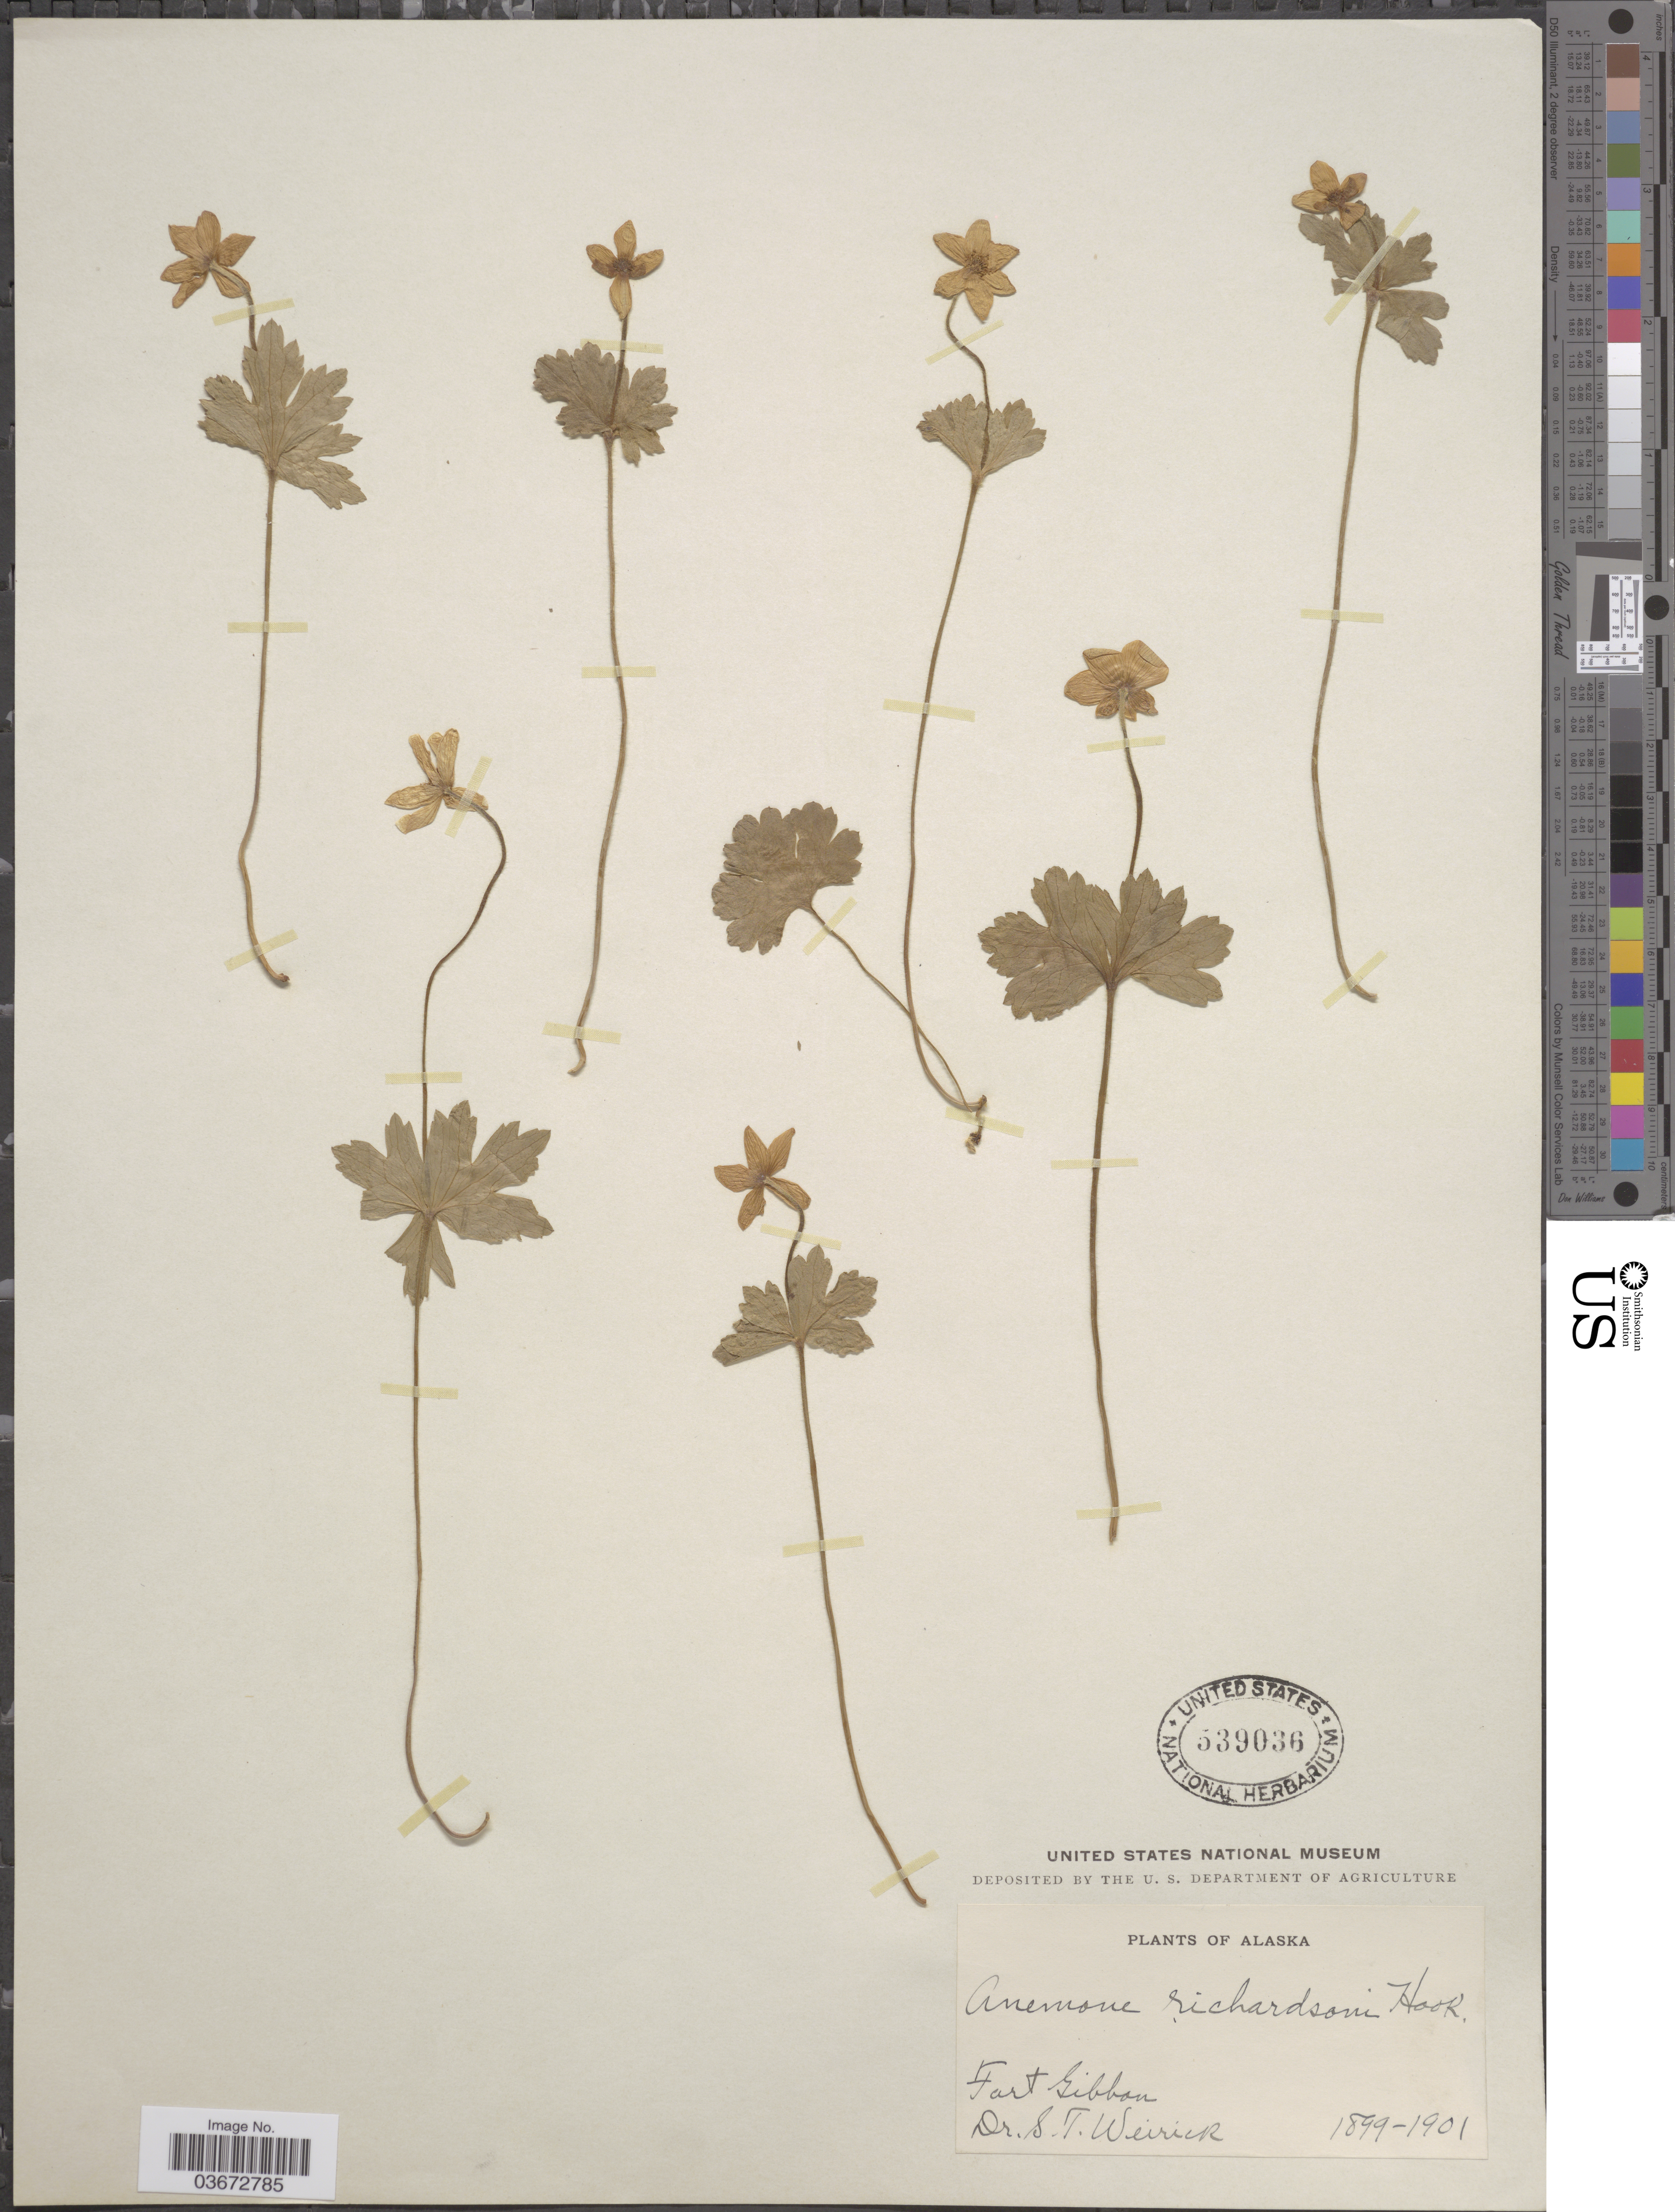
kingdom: Plantae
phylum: Tracheophyta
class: Magnoliopsida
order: Ranunculales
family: Ranunculaceae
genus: Anemone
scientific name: Anemone richardsonii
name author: Hook.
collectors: S. Weirick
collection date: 1899/1901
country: United States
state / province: Alaska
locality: Fort Gibbon.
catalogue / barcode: US 539036